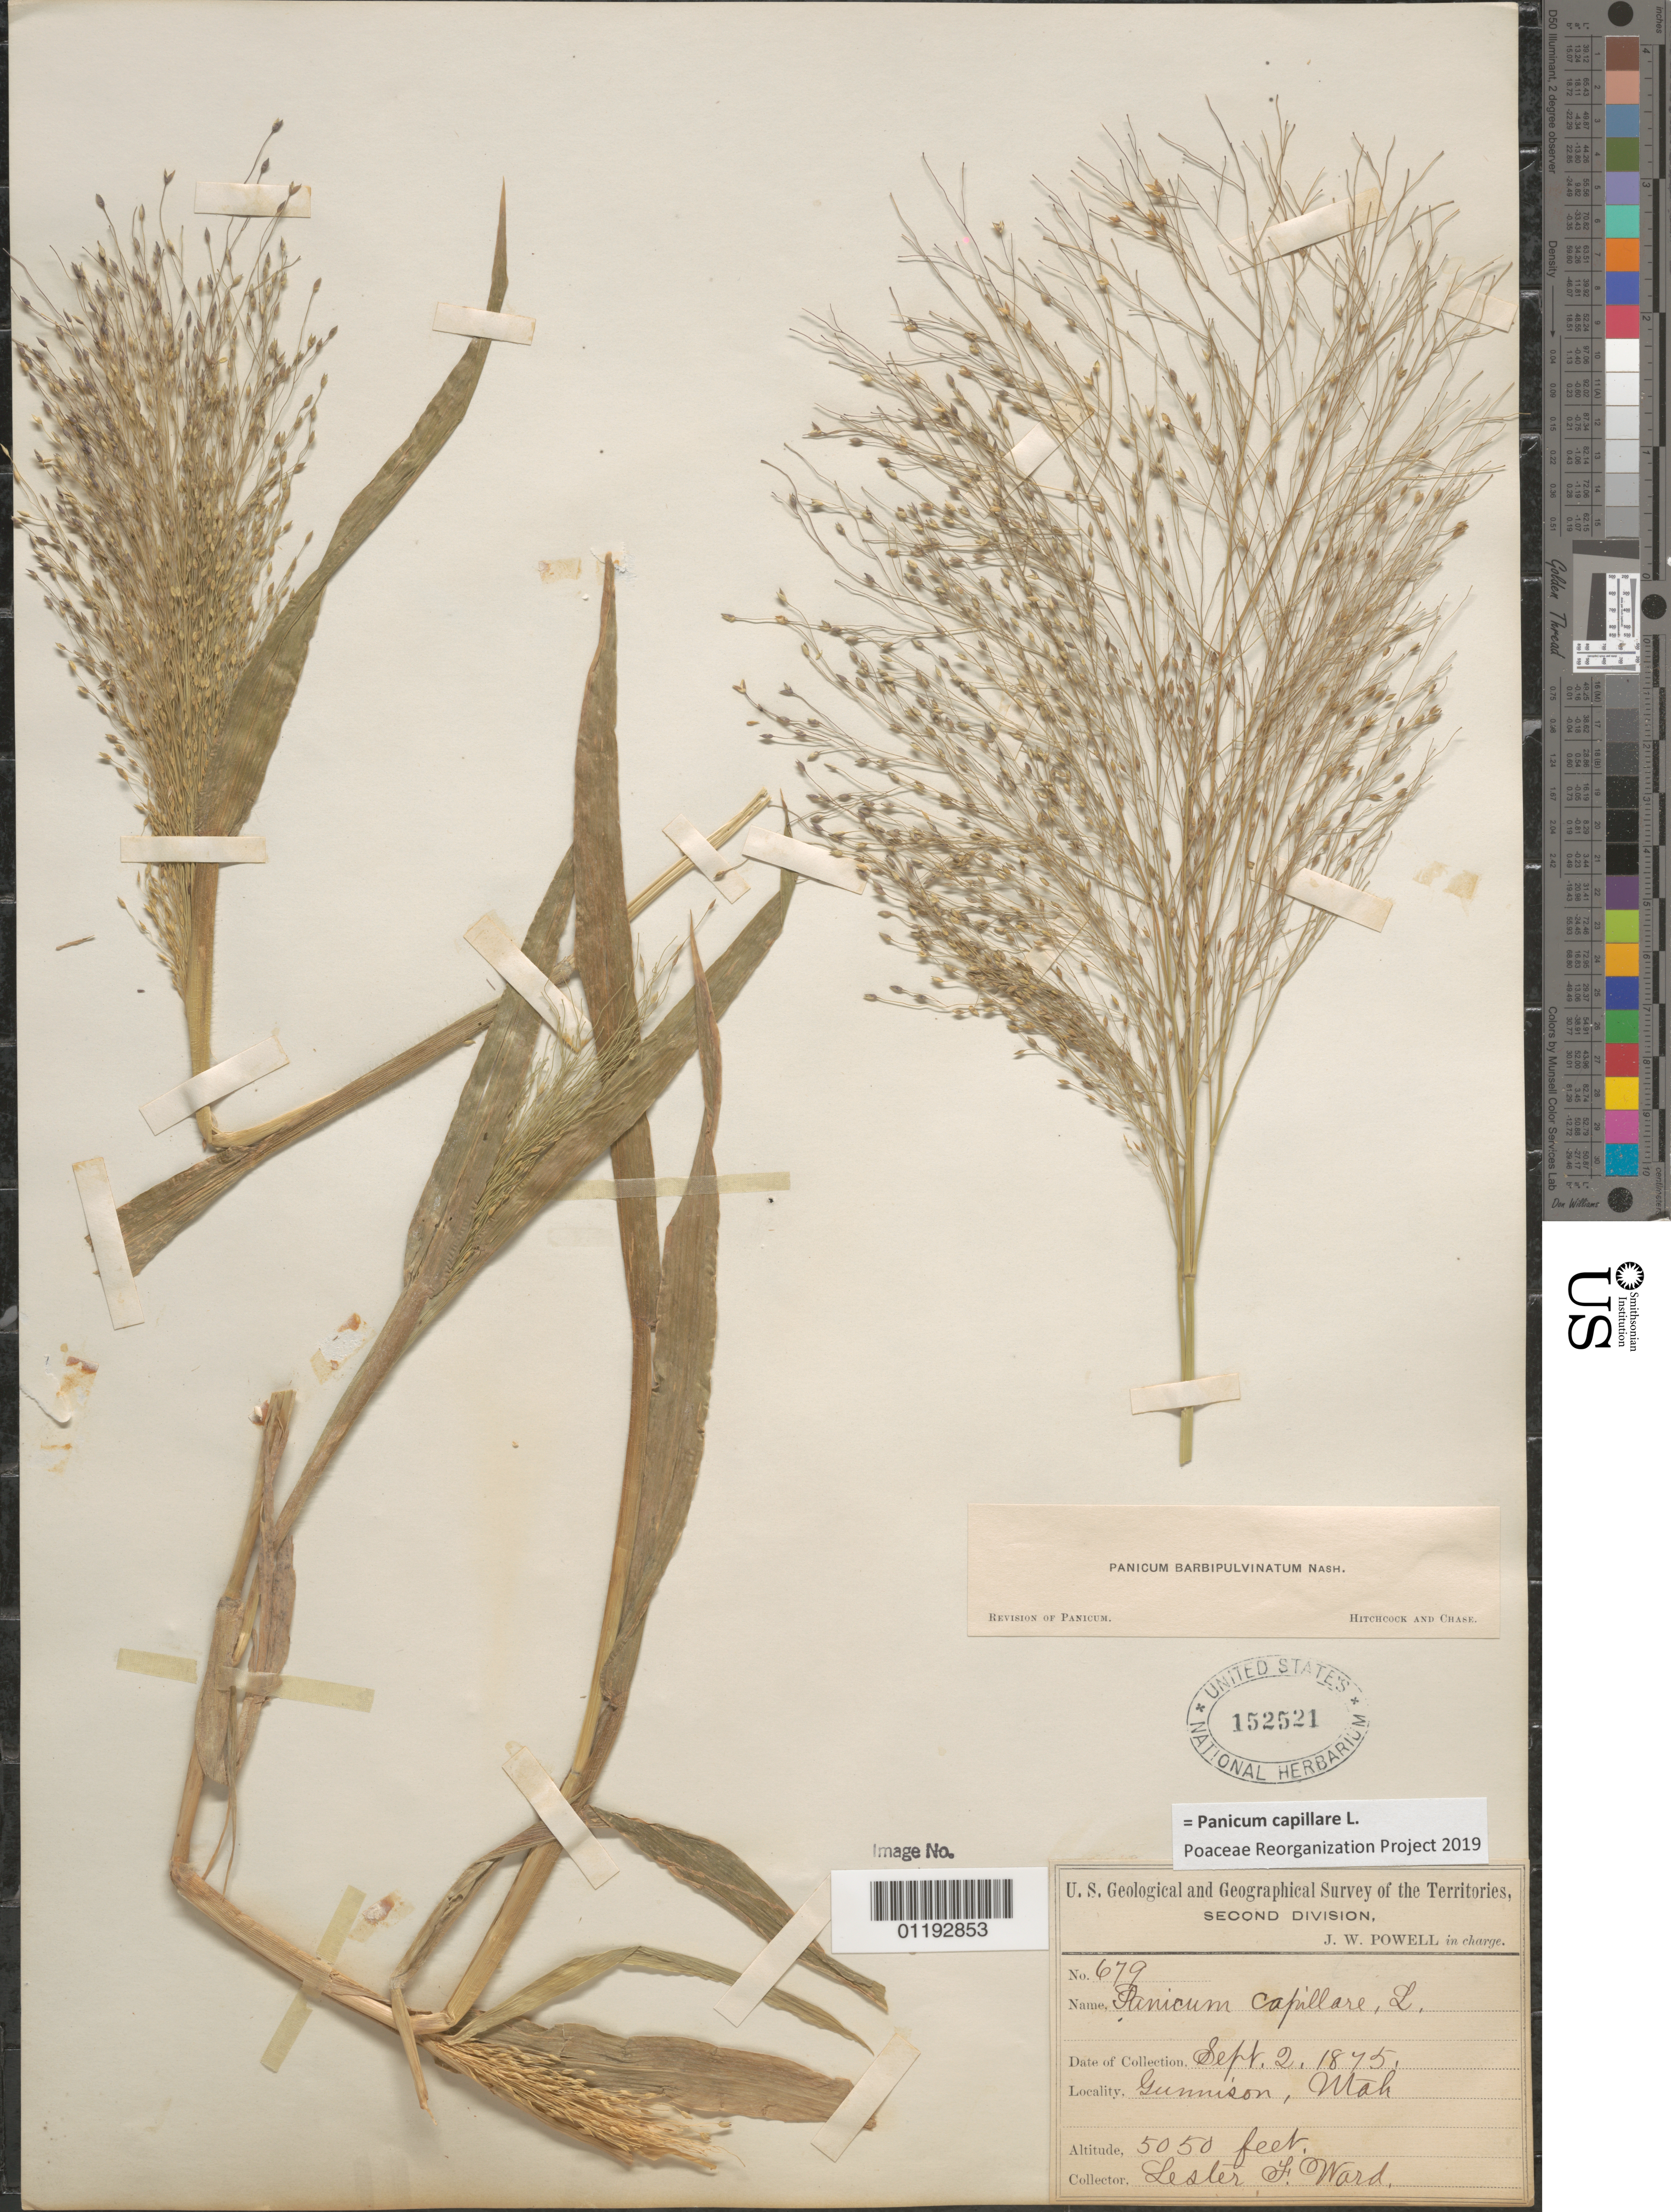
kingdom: Plantae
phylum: Tracheophyta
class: Liliopsida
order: Poales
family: Poaceae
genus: Panicum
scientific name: Panicum capillare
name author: L.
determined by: Poaceae Reorganization Project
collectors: L. F. Ward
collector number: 679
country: United States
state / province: Utah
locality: Gunnison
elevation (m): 1539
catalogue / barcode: US 152521